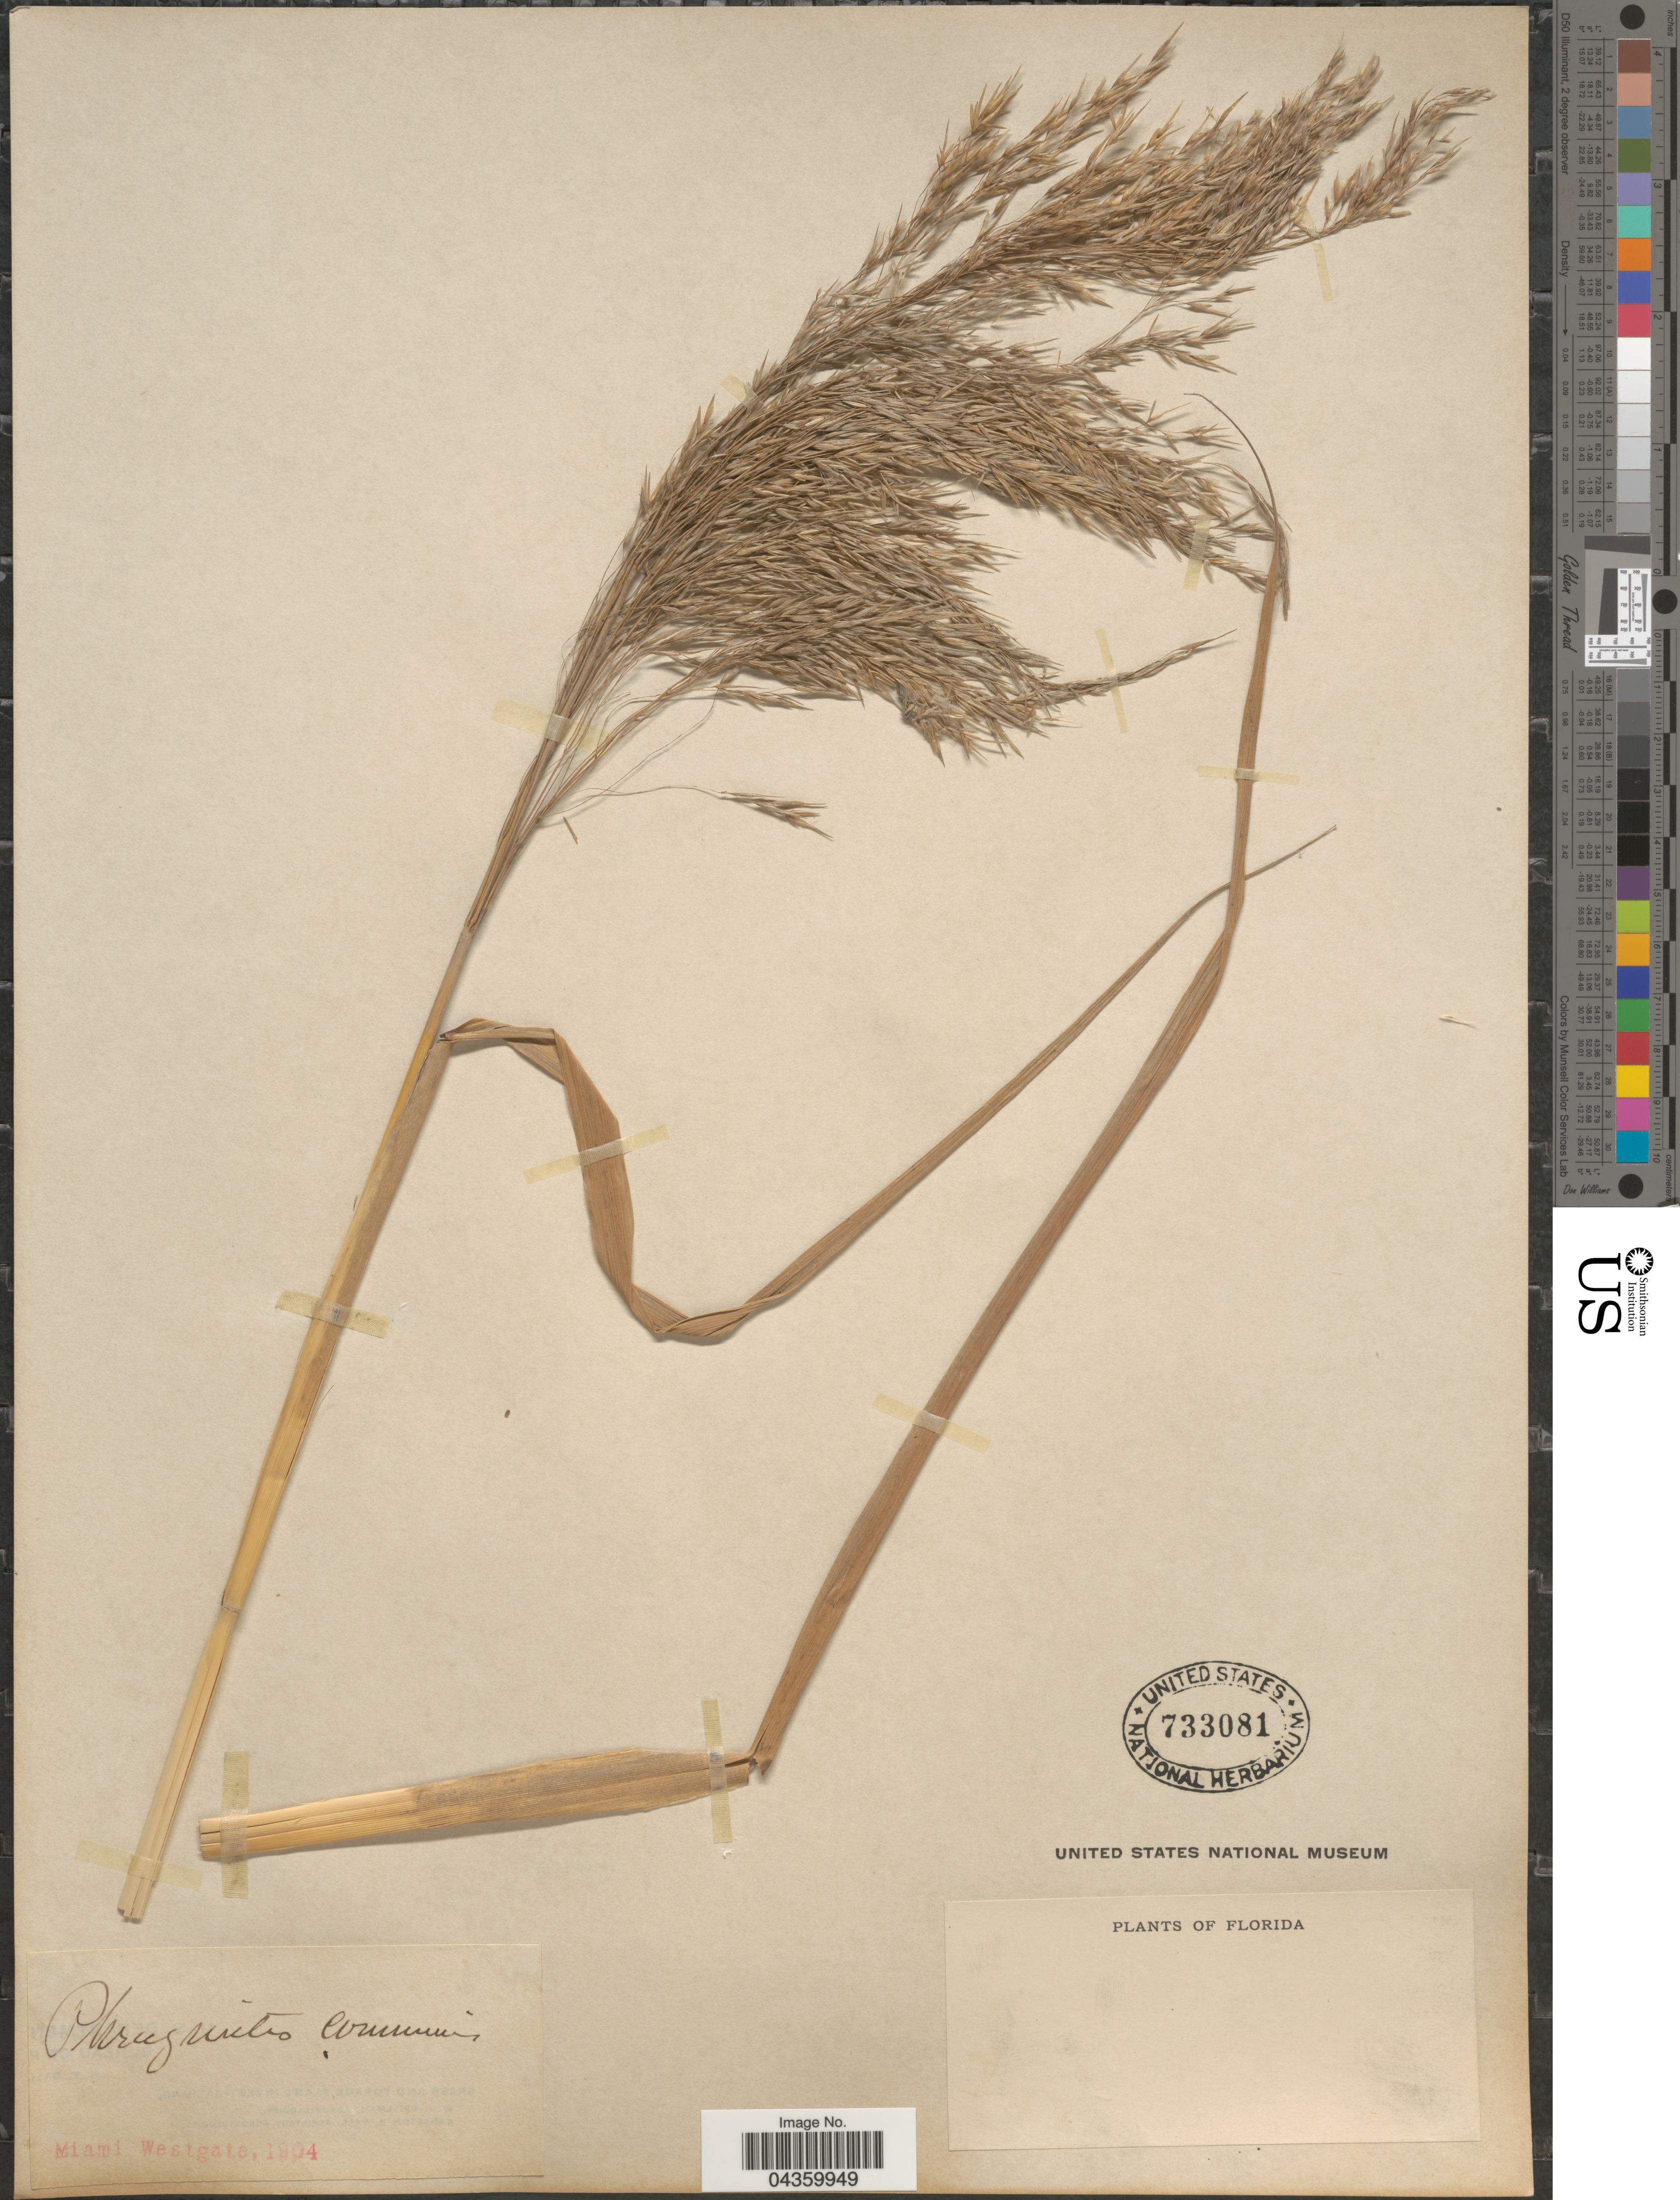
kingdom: Plantae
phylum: Tracheophyta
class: Liliopsida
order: Poales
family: Poaceae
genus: Phragmites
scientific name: Phragmites australis subsp. berlandieri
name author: (E. Fourn.) Saltonstall & Hauber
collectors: -. Westgate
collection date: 1904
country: United States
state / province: Florida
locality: Miami.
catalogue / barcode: US 733081